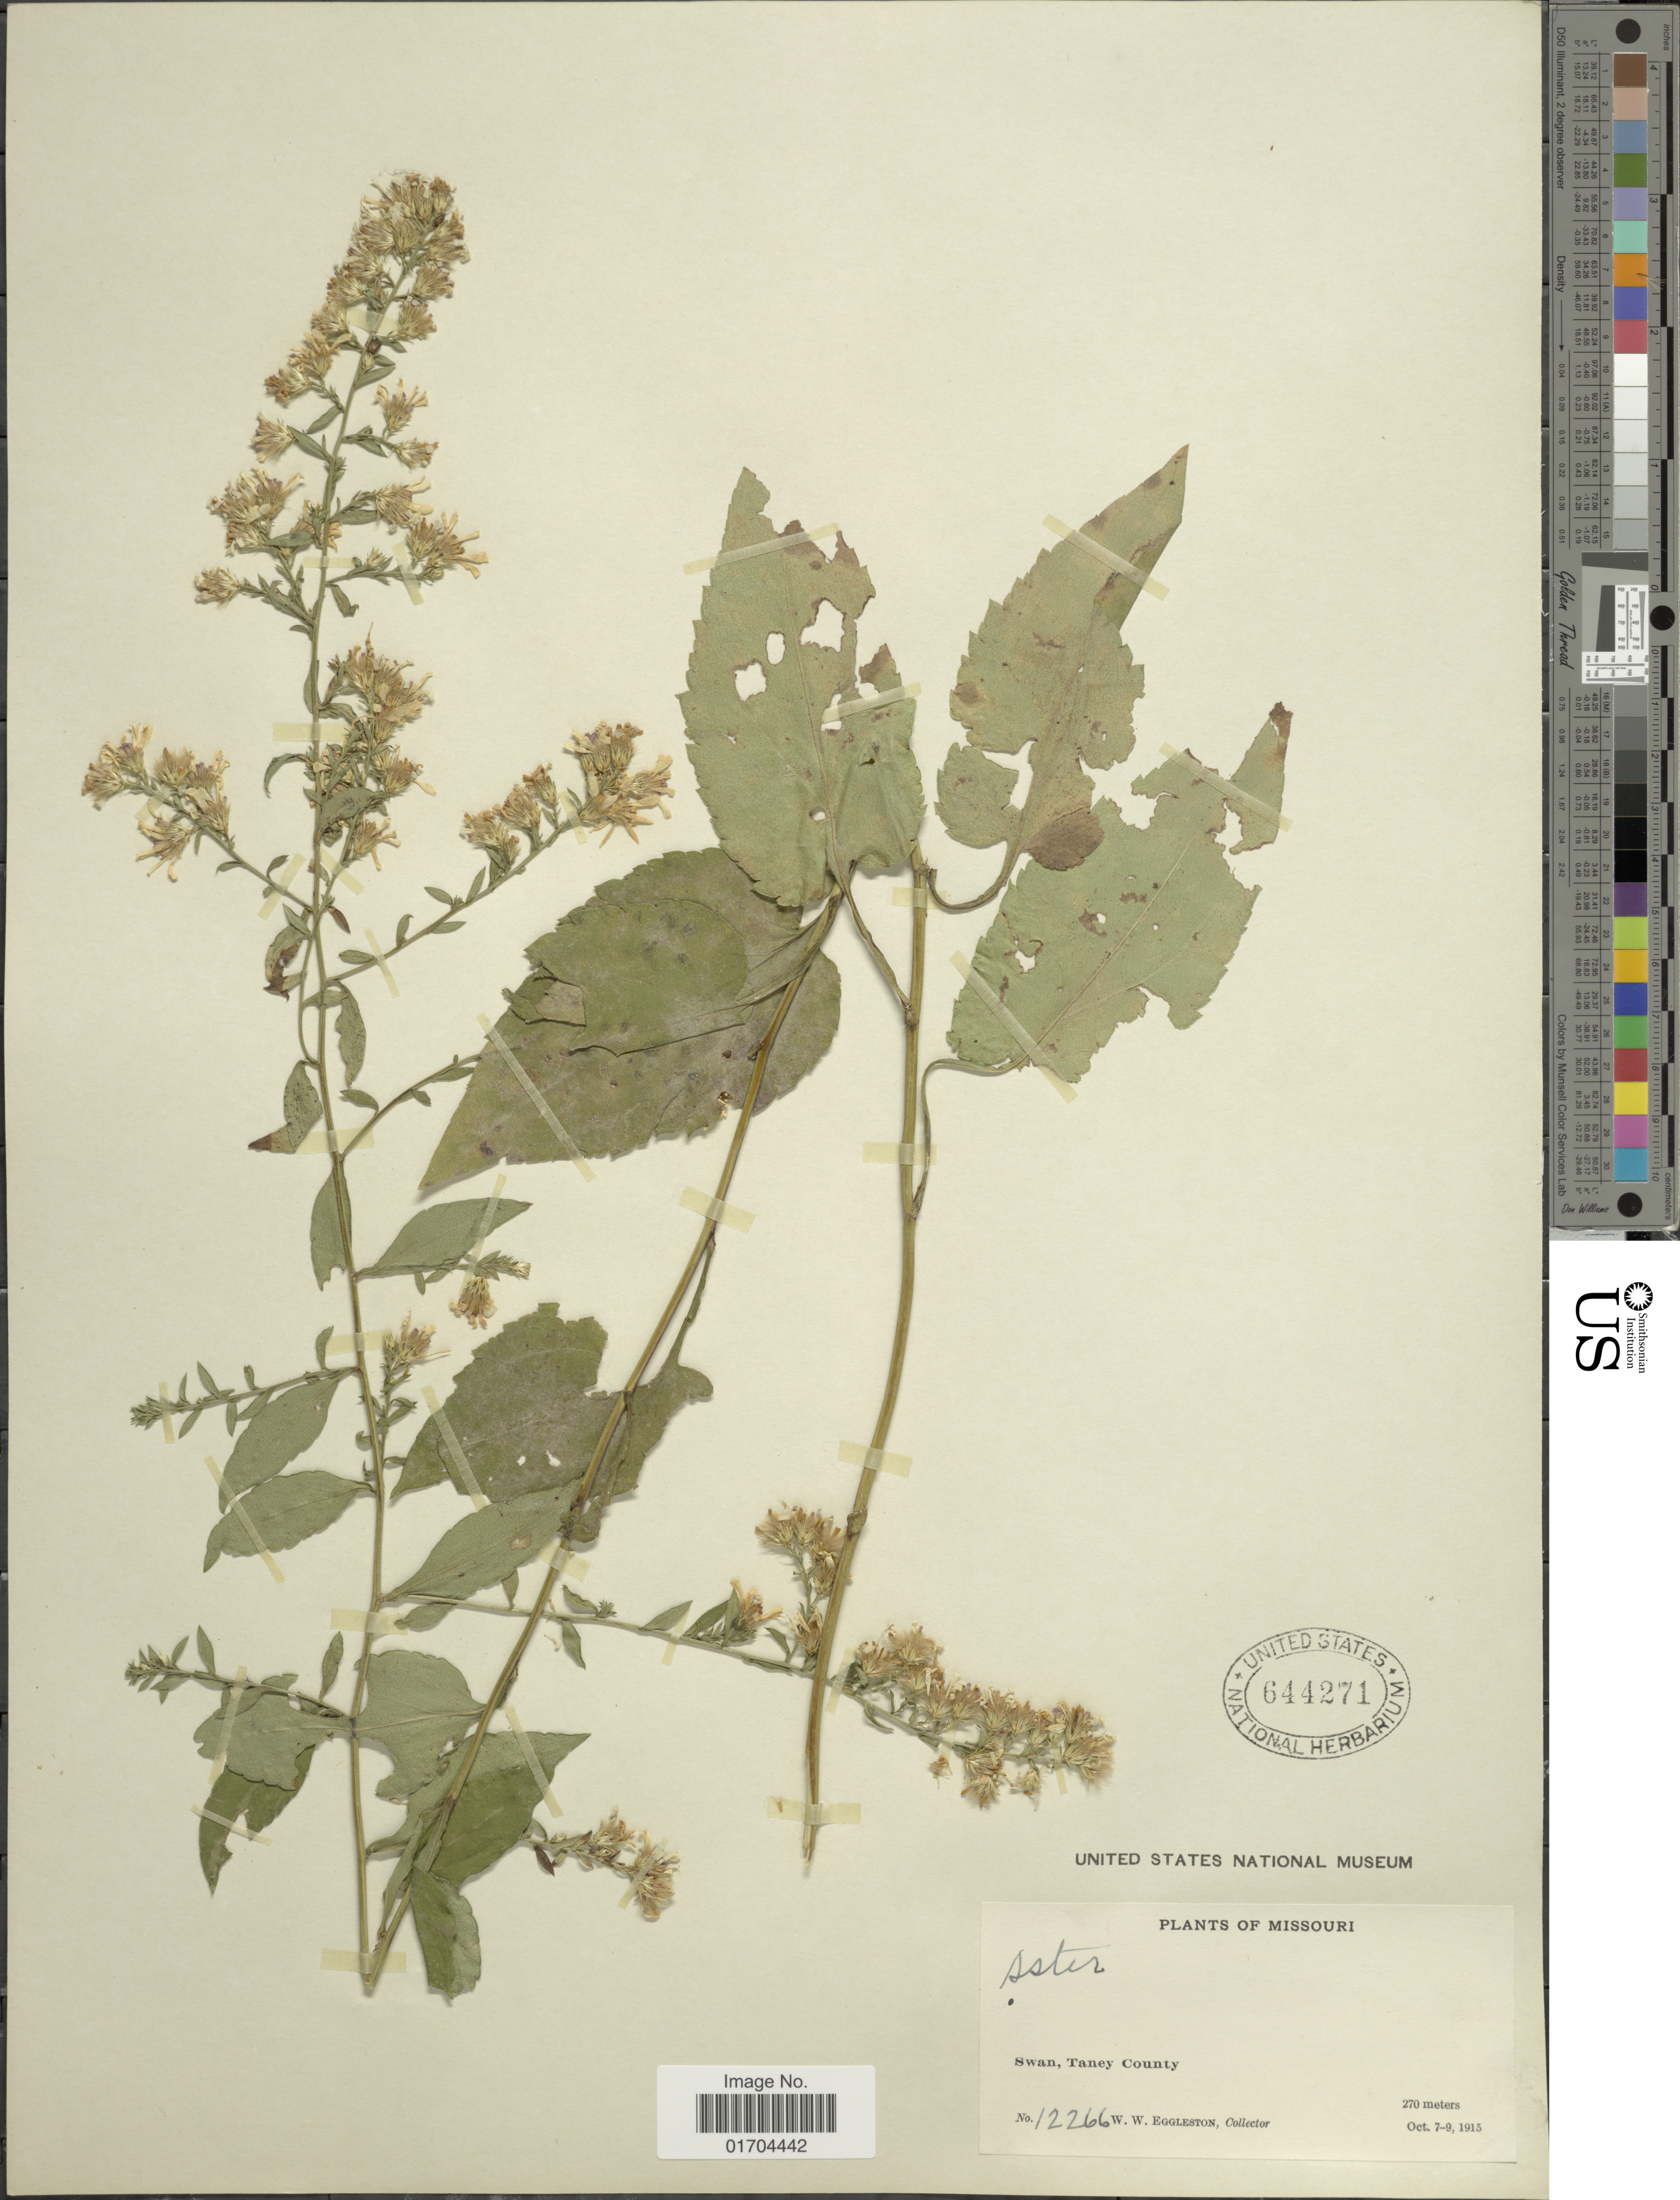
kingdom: Plantae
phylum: Tracheophyta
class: Magnoliopsida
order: Asterales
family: Asteraceae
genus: Symphyotrichum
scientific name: Symphyotrichum sp.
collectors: W. W. Eggleston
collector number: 12266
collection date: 1915-10-07/1915-10-09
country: United States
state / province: Missouri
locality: Swan, Taney County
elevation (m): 270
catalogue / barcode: US 644271